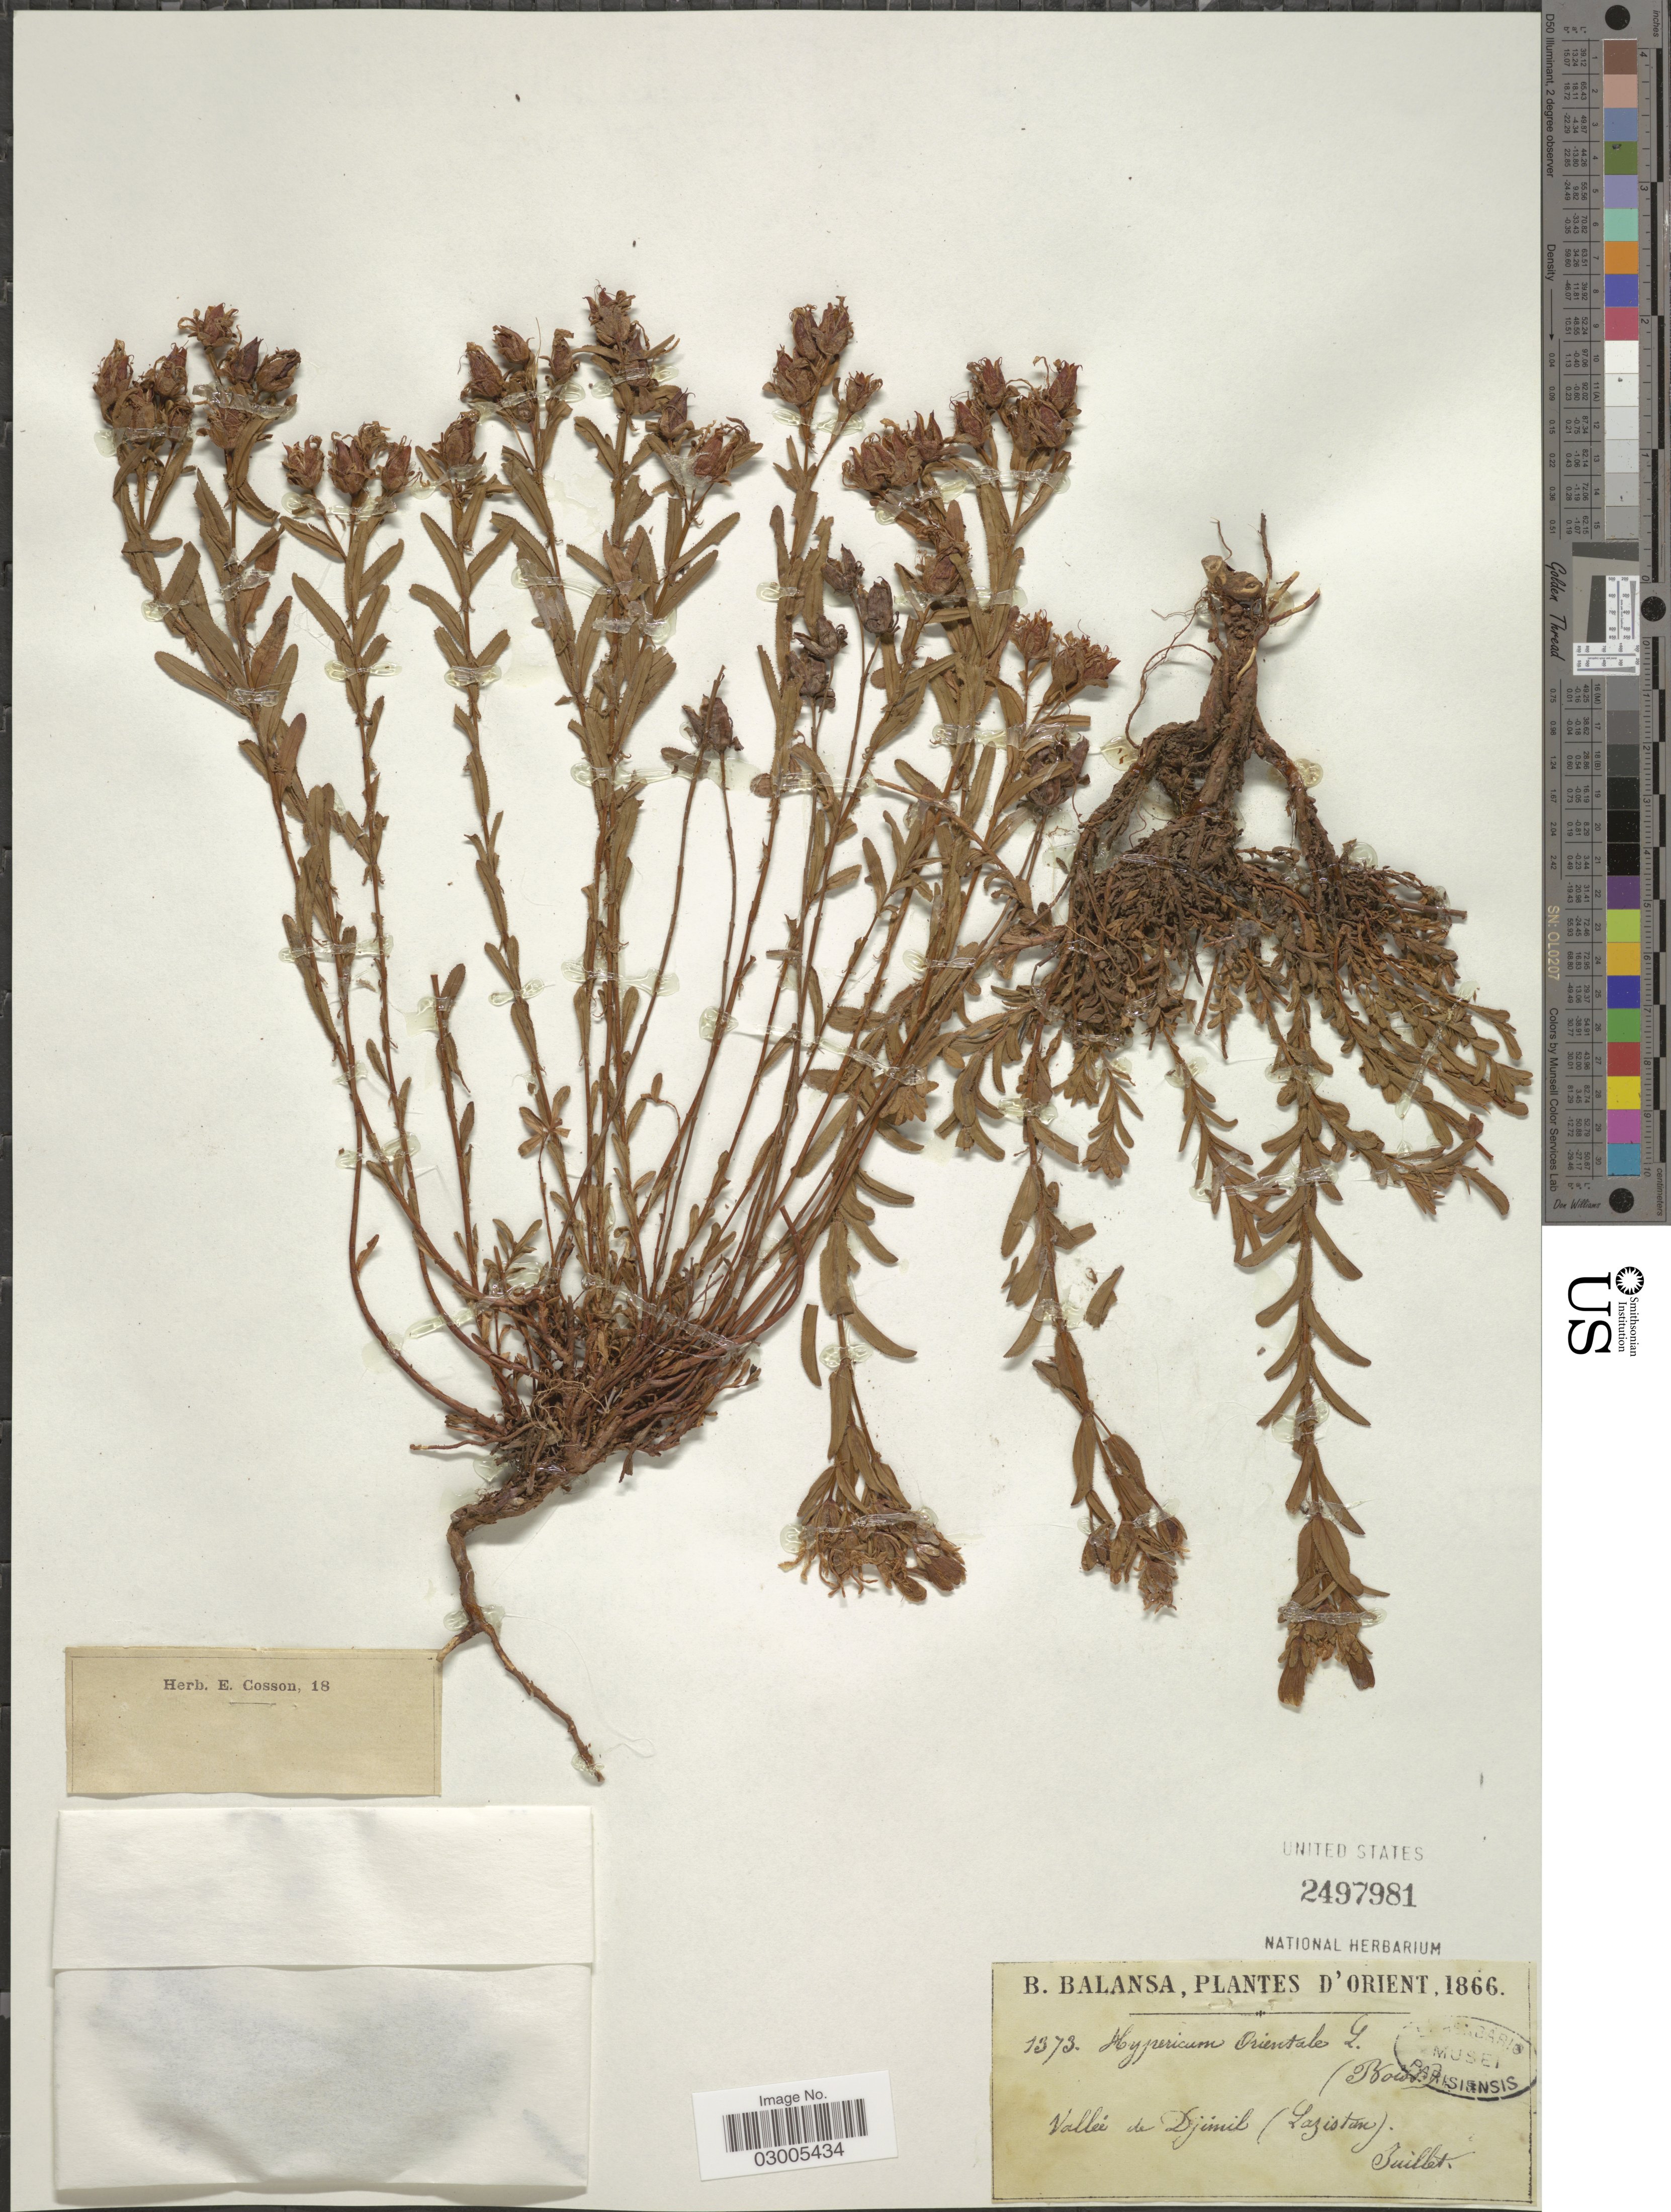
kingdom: Plantae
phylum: Tracheophyta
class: Magnoliopsida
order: Malpighiales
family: Hypericaceae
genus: Hypericum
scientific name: Hypericum orientale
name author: L.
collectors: B. Balansa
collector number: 1373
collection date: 1866-07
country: Turkey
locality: Vallée de Djimil (Lazistan). Orient.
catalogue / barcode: US 2497981